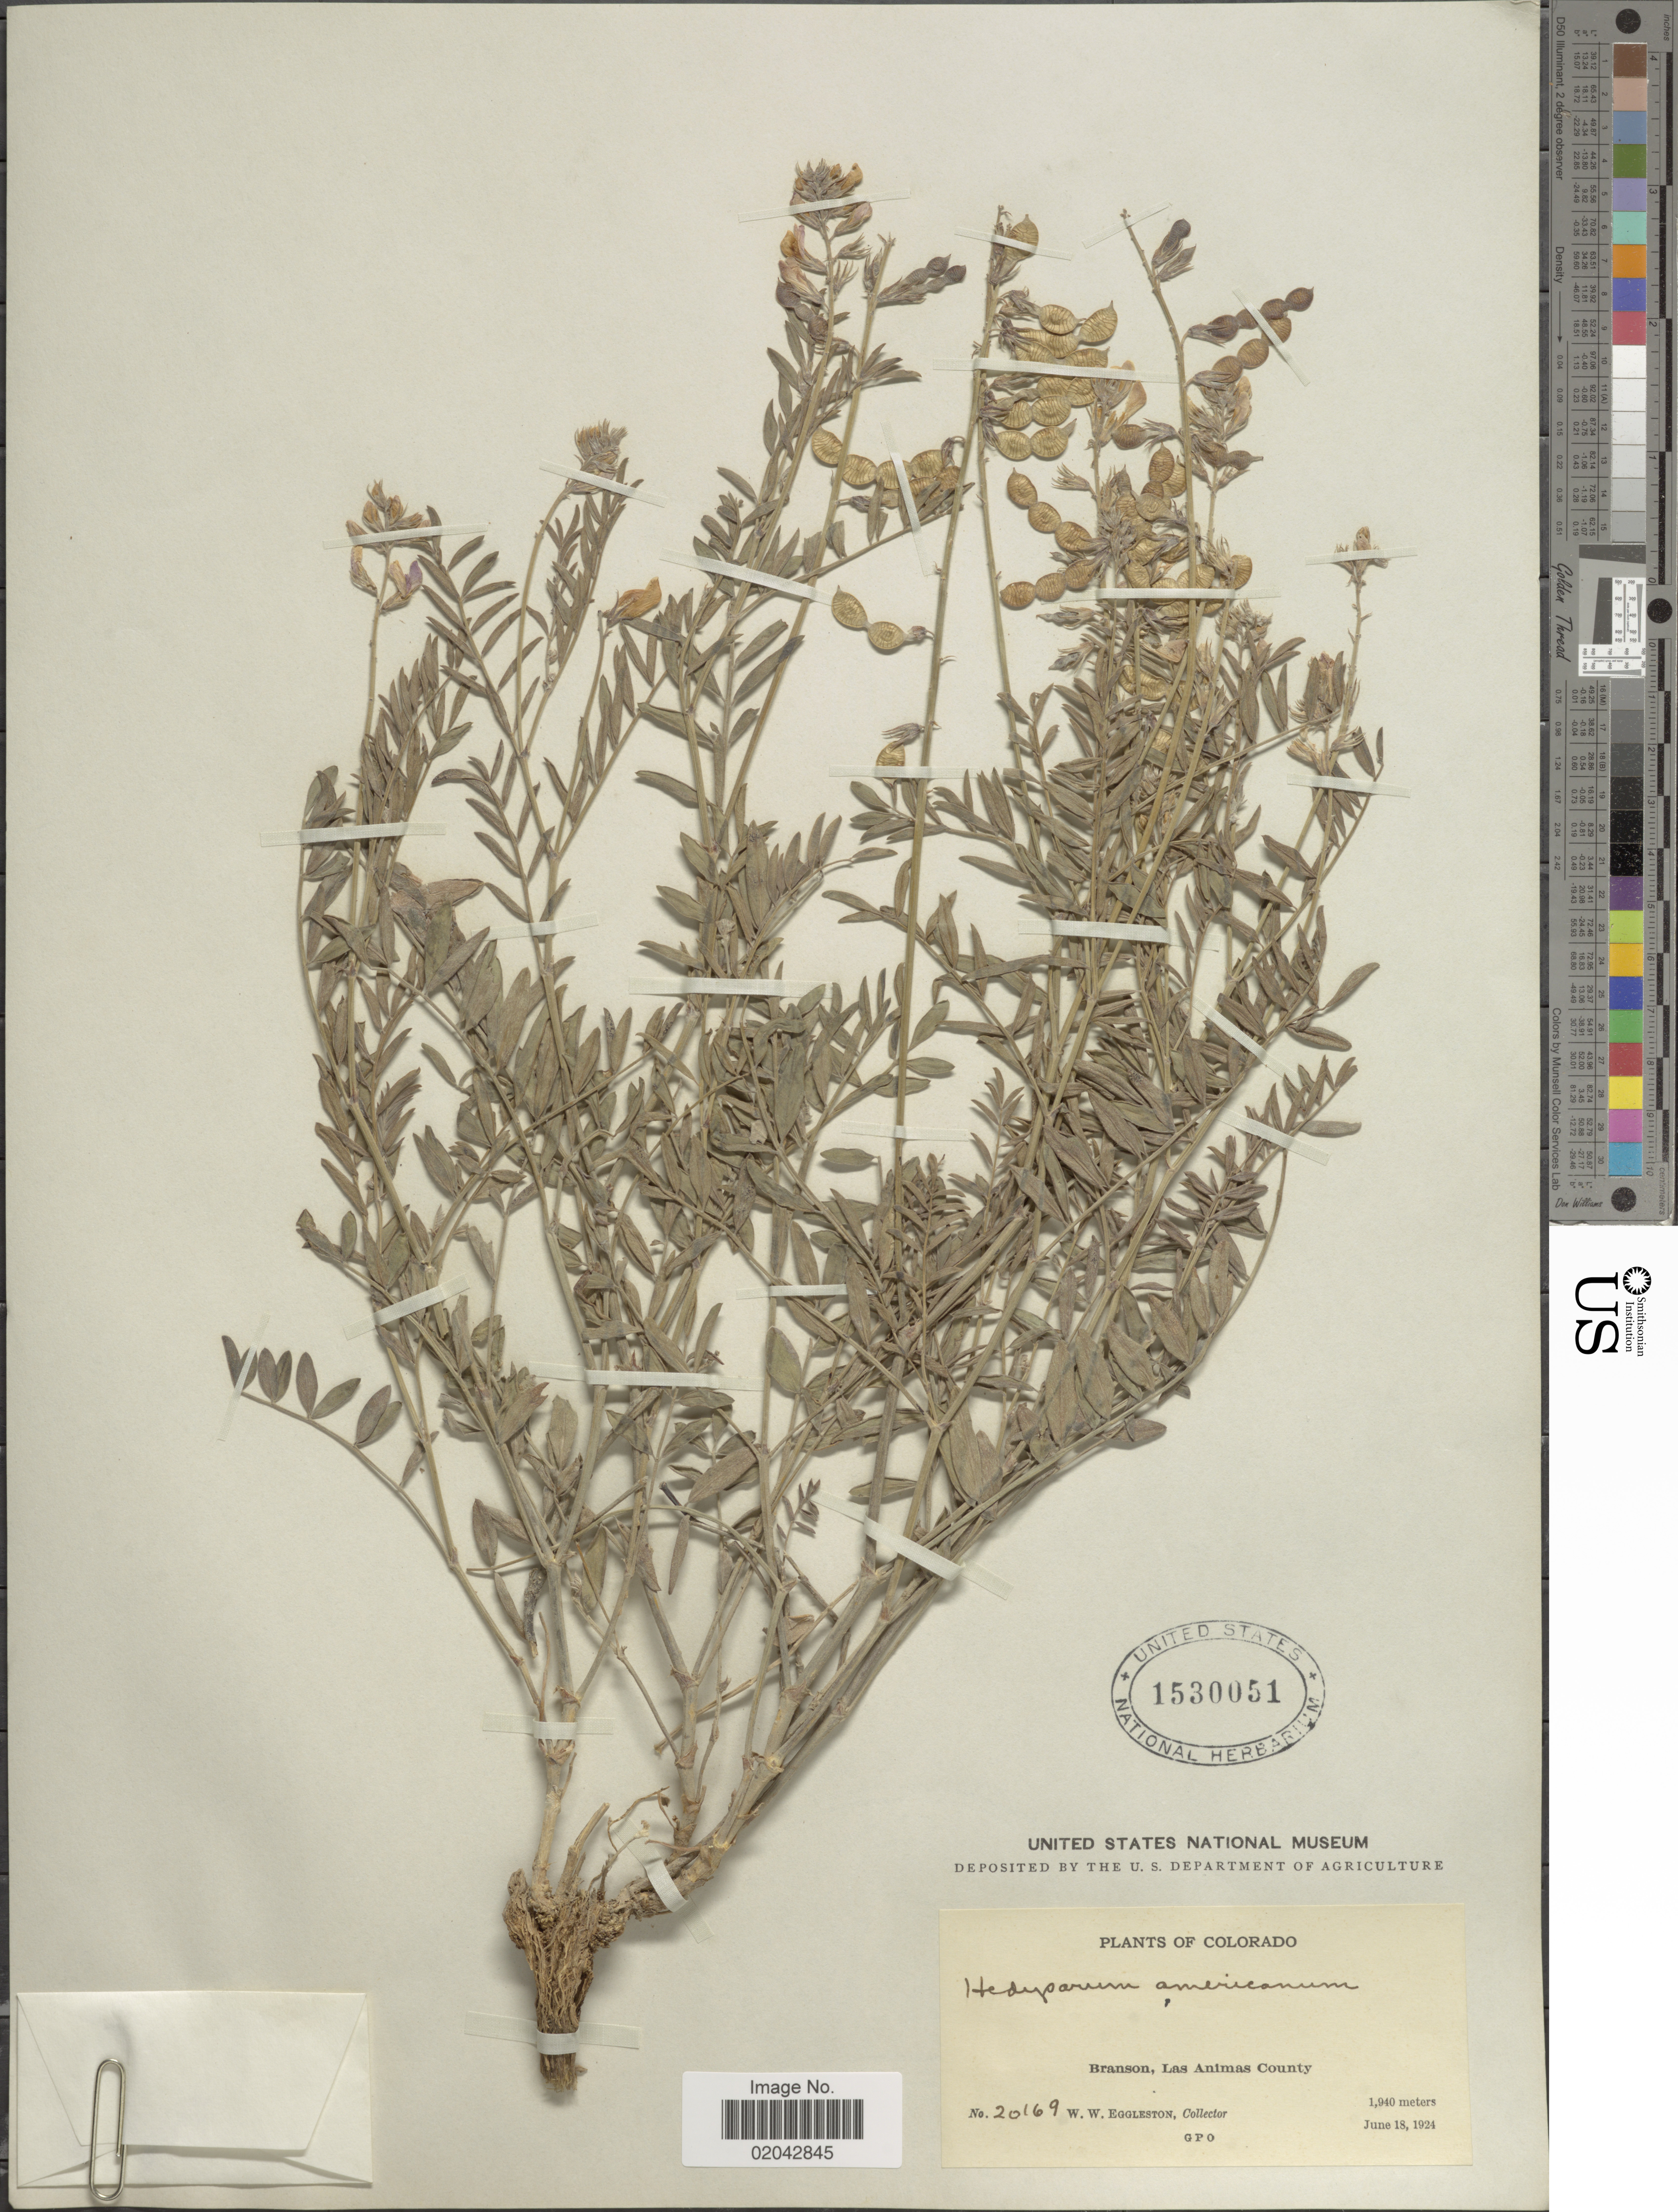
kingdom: Plantae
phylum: Tracheophyta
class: Magnoliopsida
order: Fabales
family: Fabaceae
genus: Hedysarum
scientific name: Hedysarum sp.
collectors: W. W. Eggleston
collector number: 20169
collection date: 1924-06-18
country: United States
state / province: Colorado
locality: Branson, Las Animas County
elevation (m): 1940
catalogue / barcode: US 1530051